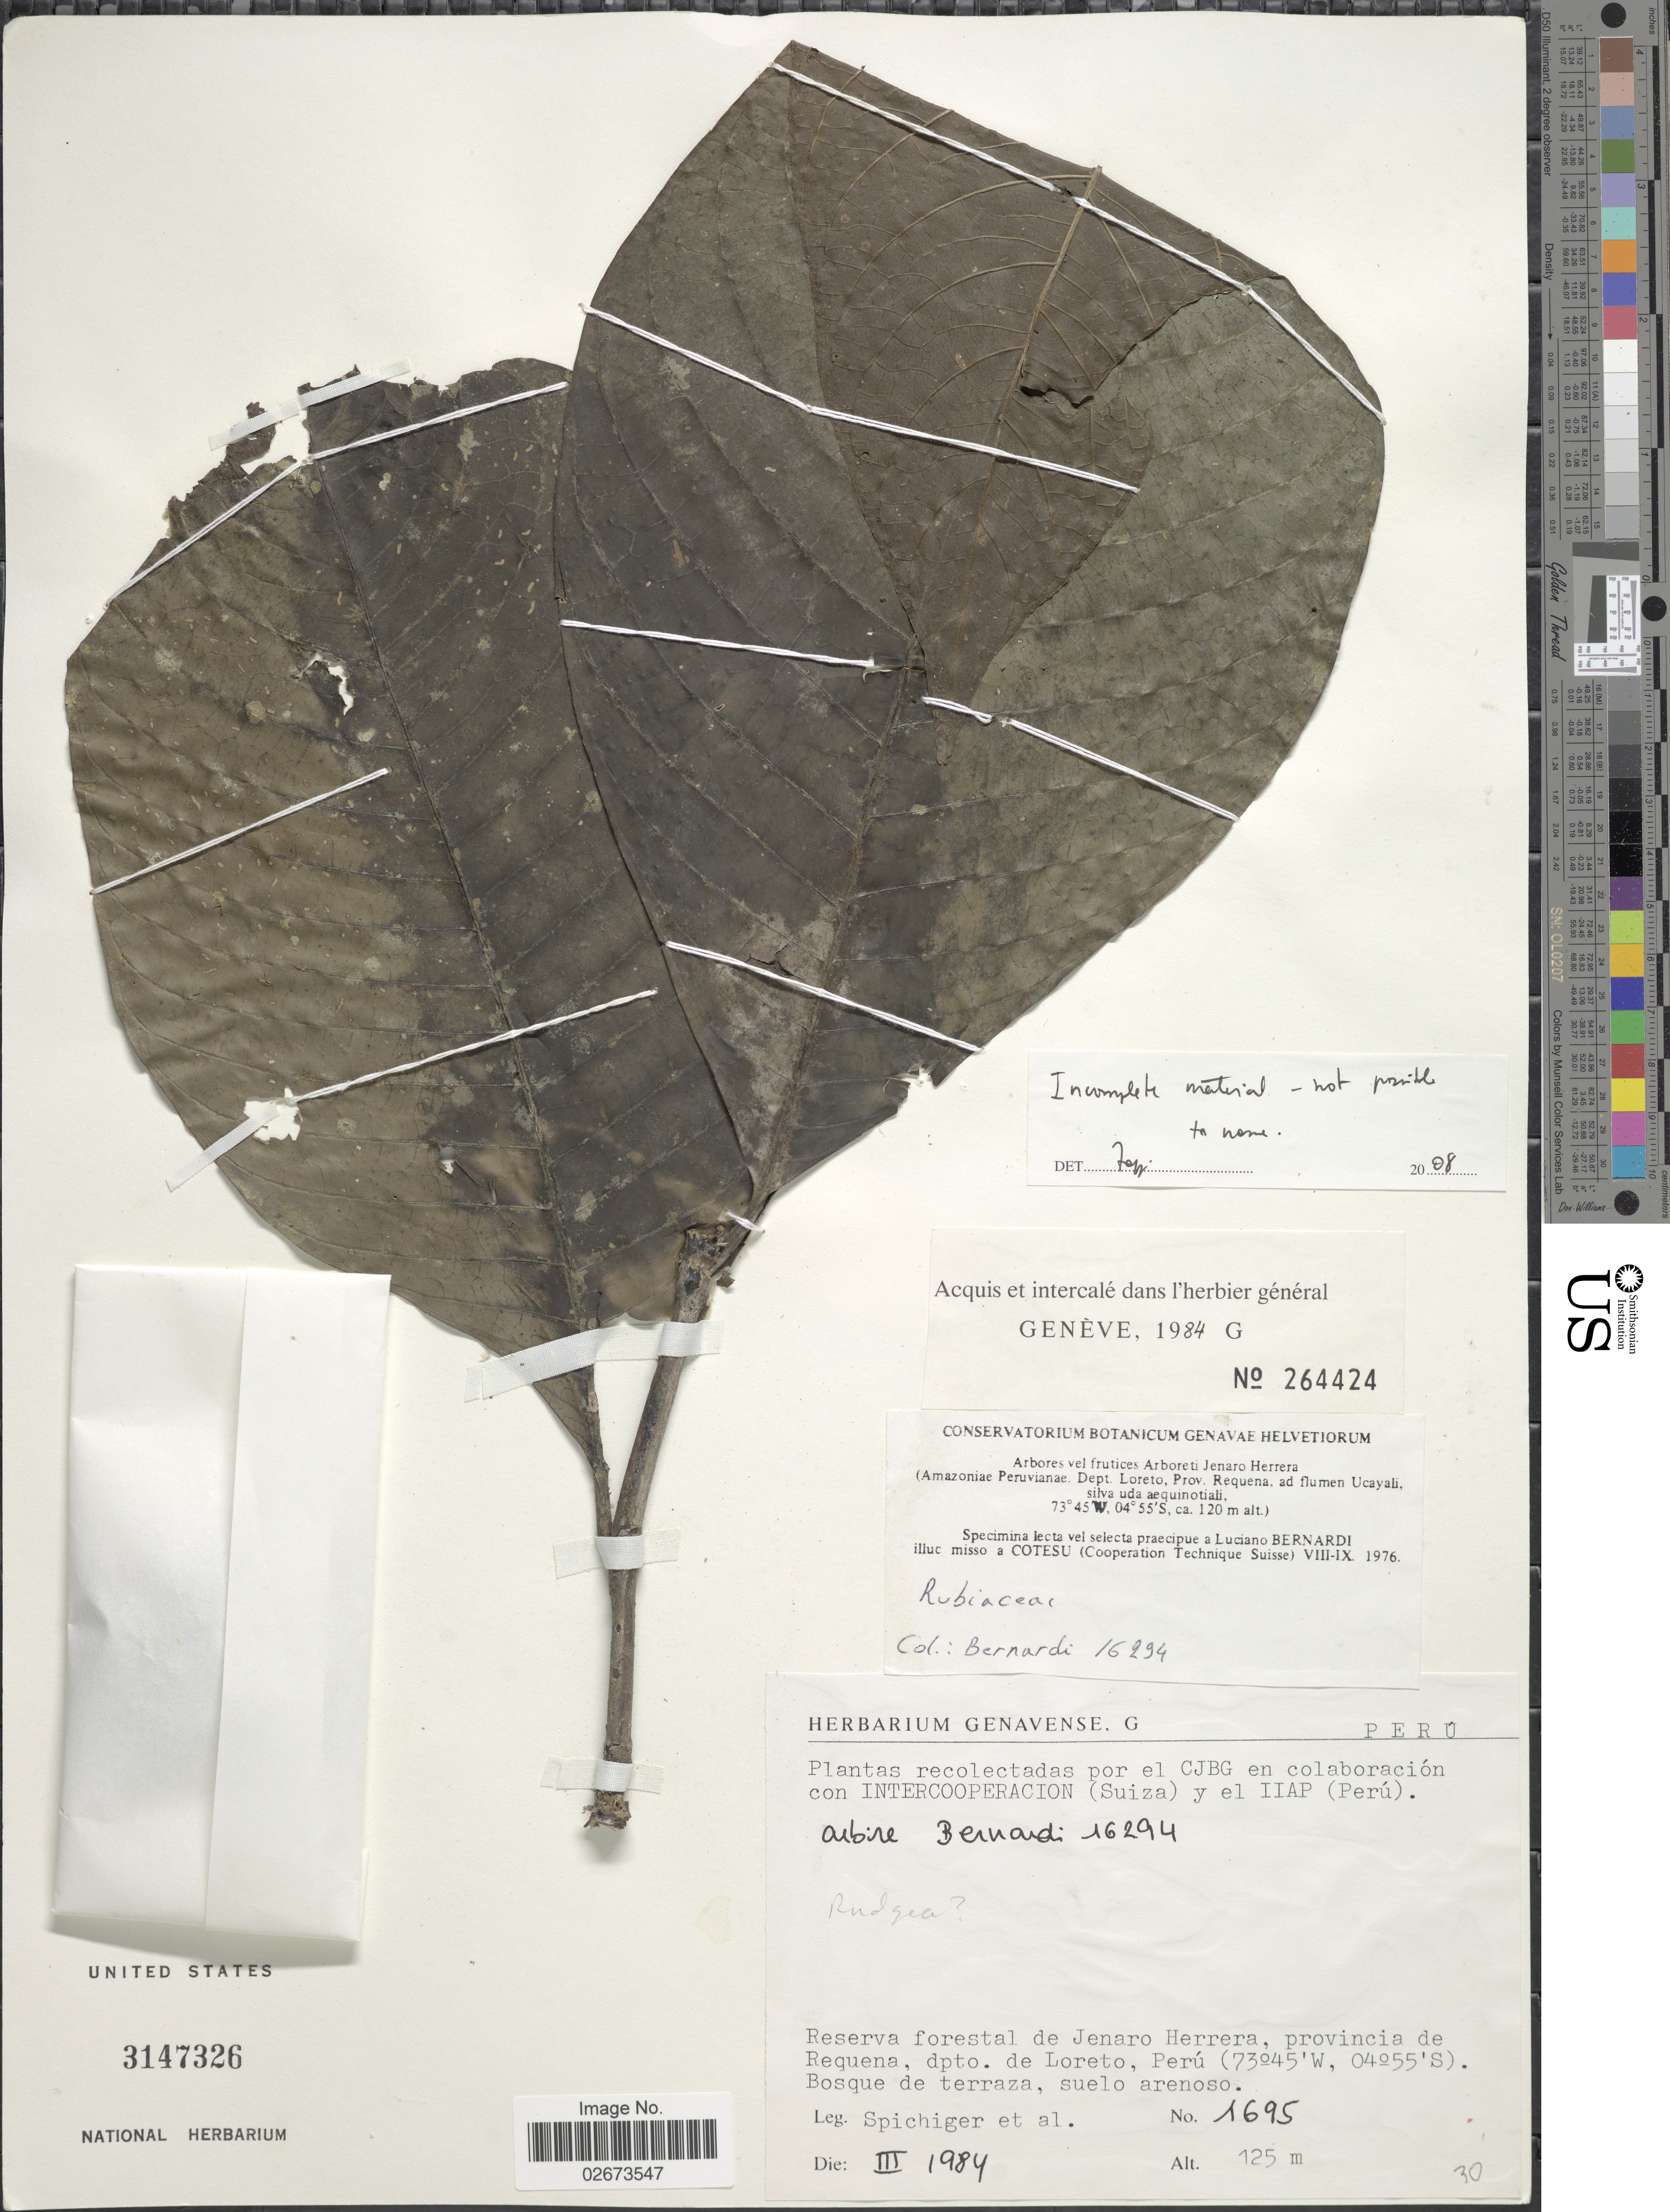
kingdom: Plantae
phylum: Tracheophyta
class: Magnoliopsida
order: Gentianales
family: Rubiaceae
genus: Rudgea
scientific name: Rudgea sp.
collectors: Spichiger & et al.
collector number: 1695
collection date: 1984-03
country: Peru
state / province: Loreto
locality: Reserva forestal de Jenaro Herrera, provincia de Requena, dpto. de Loreto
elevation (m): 125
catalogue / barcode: US 3147326